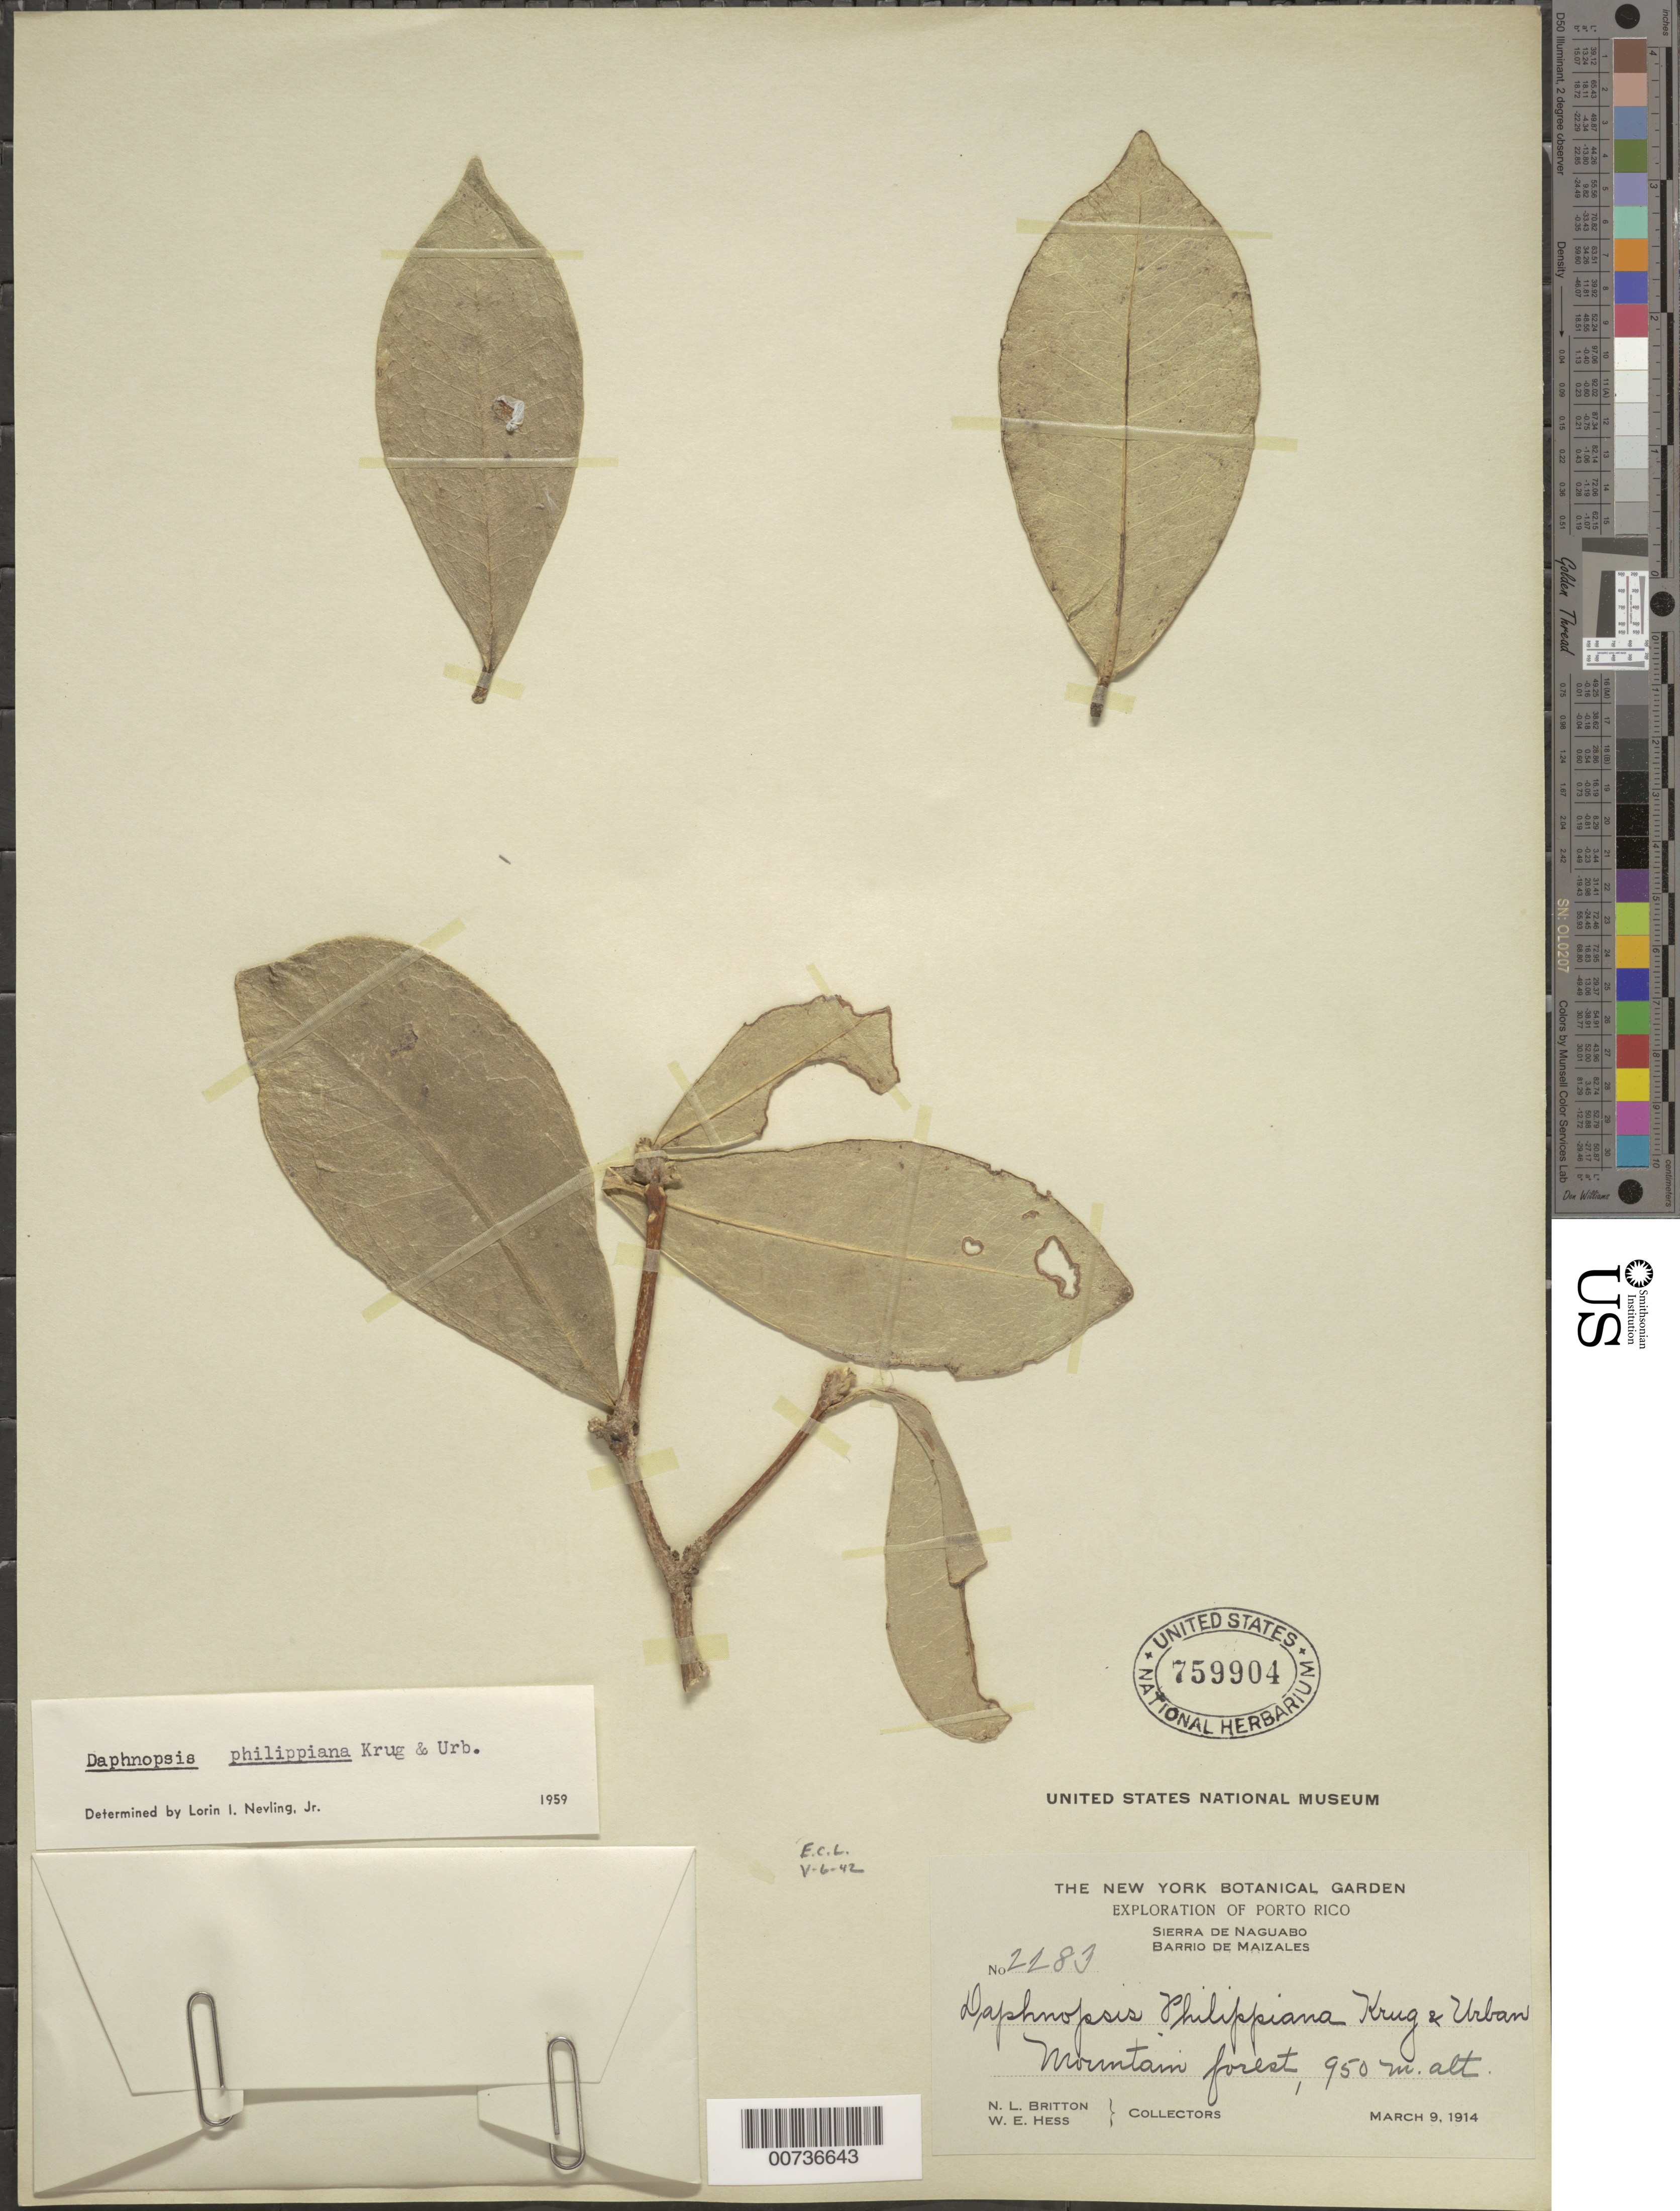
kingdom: Plantae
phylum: Tracheophyta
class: Magnoliopsida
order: Malvales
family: Thymelaeaceae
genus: Daphnopsis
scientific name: Daphnopsis philippiana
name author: Krug & Urb.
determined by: Nevling, L. I., Jr.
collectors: N. Britton & W. Hess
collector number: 2283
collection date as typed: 09 Mar 1914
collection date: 1914-03-09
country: Puerto Rico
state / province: Naguabo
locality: Sierra de Naguabo, Barrio Maizales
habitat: Mountain forest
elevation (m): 950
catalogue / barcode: US 759904